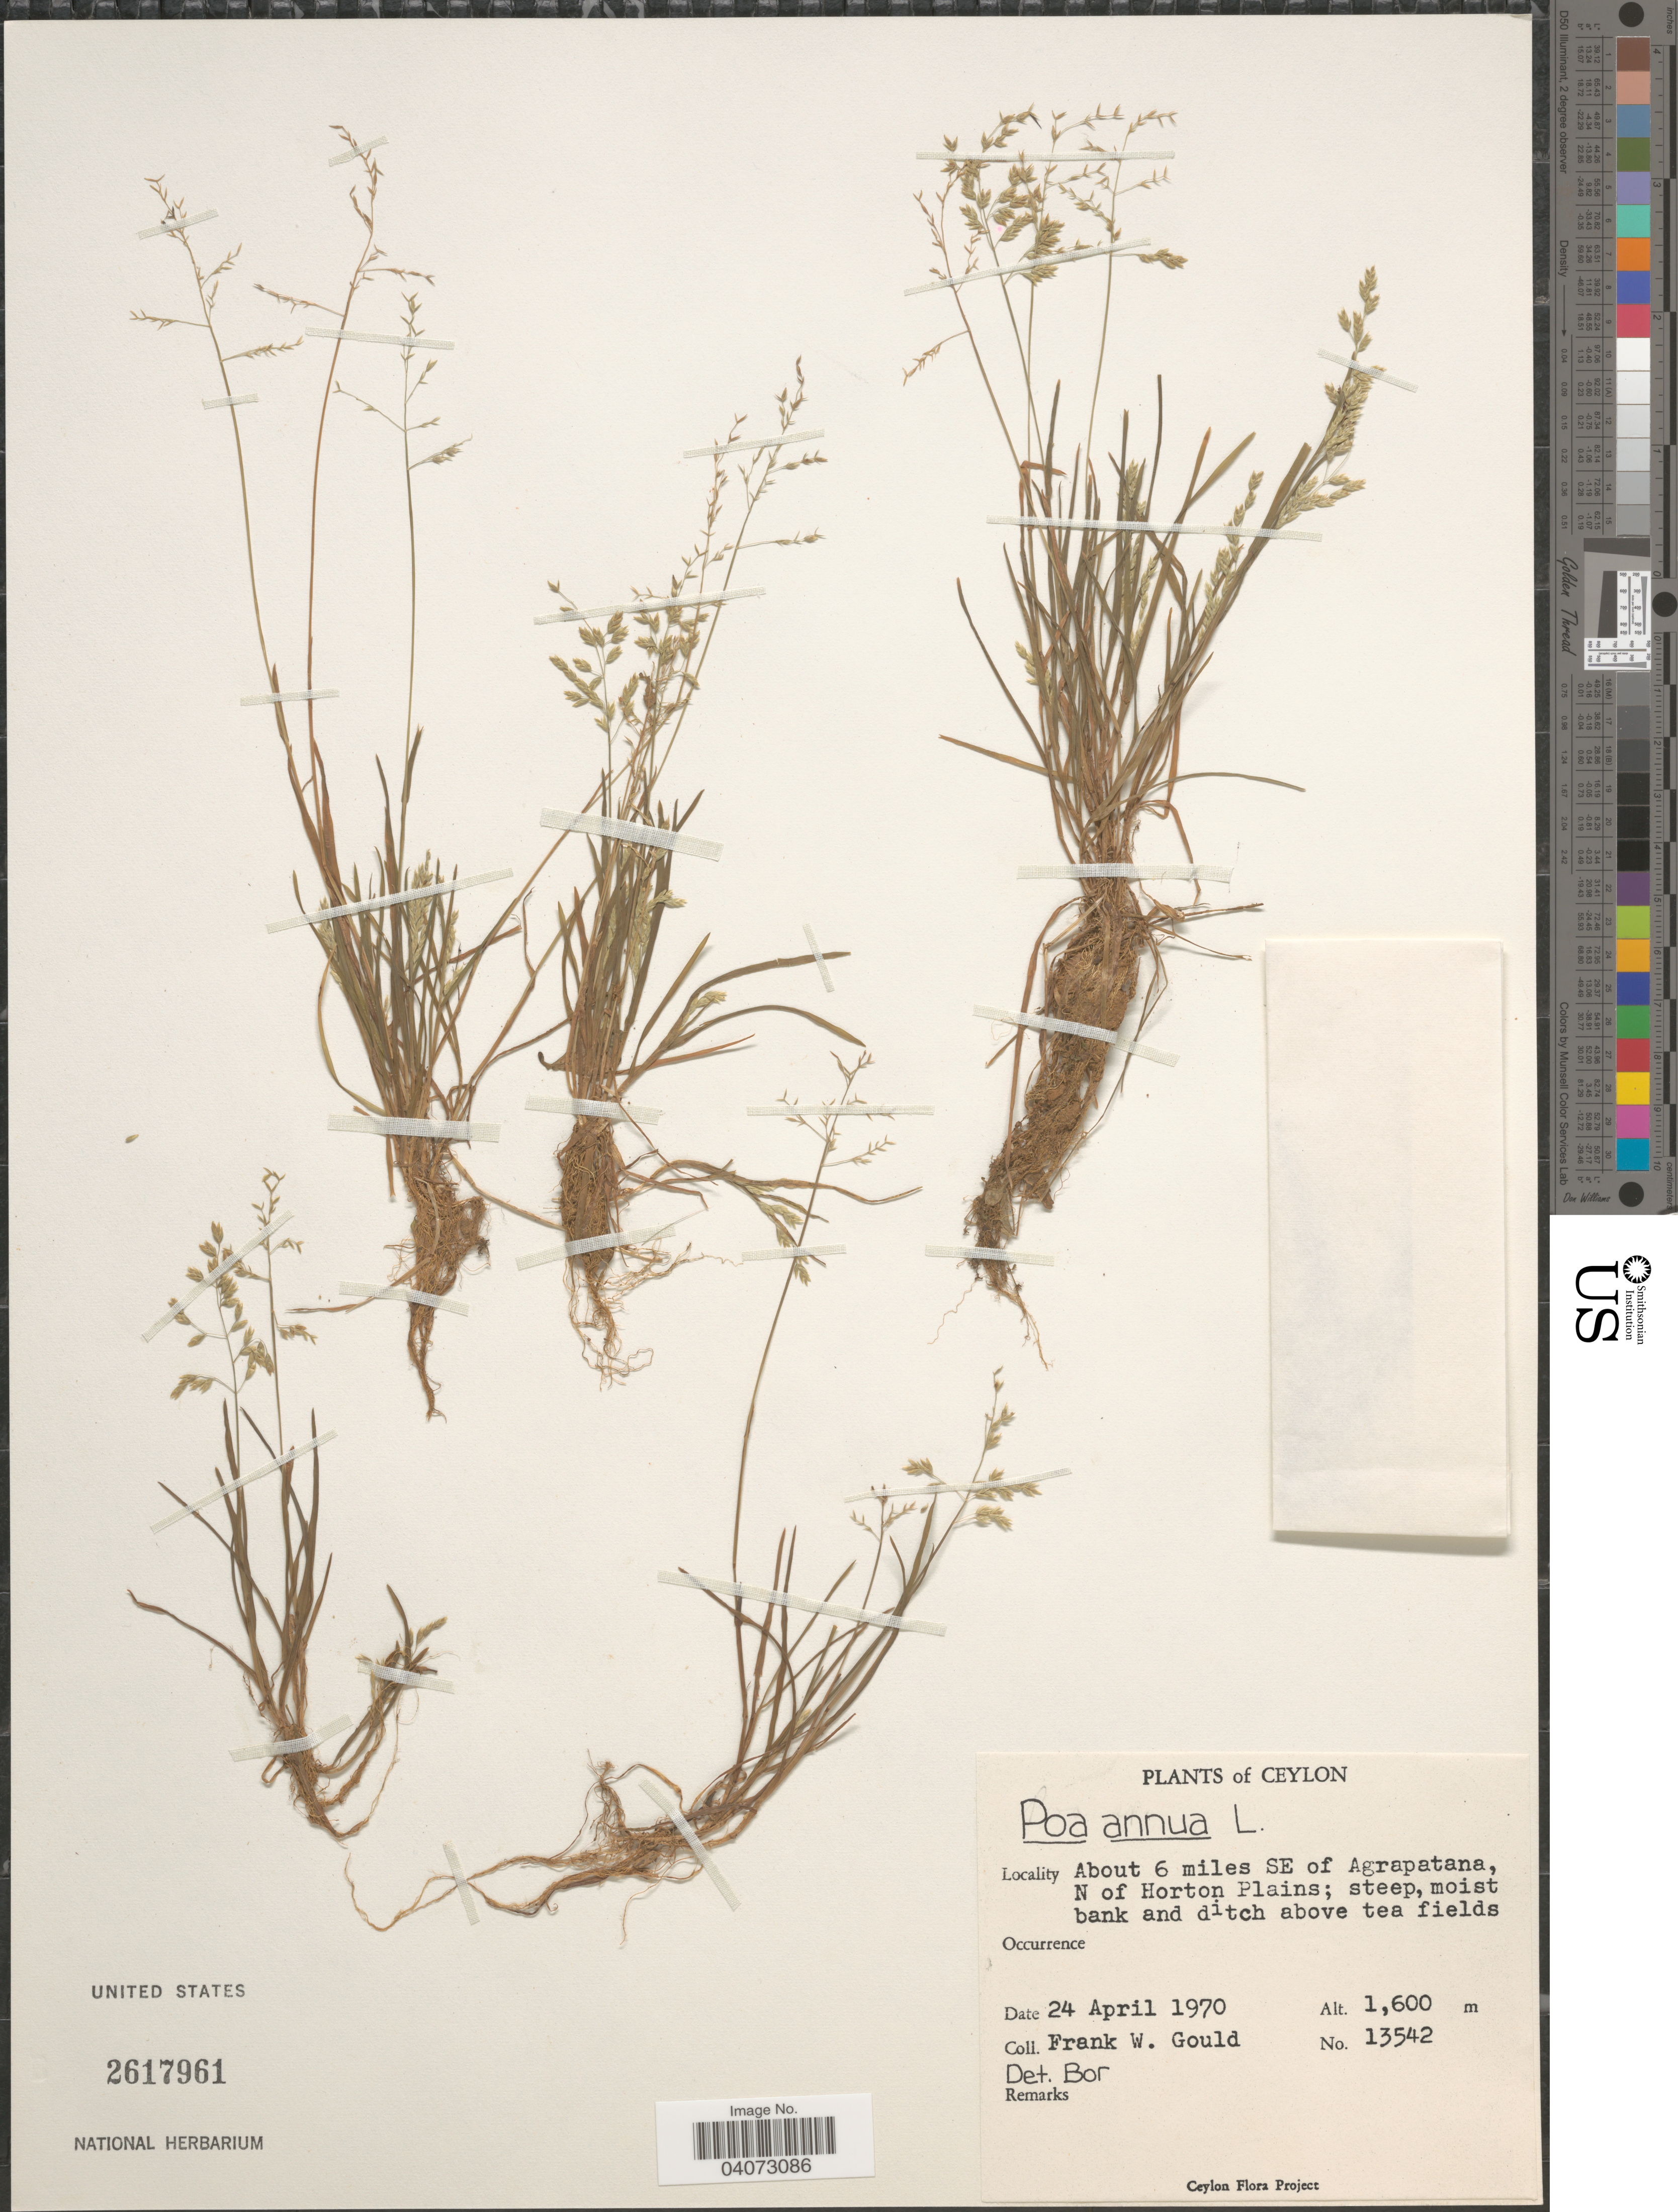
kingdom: Plantae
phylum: Tracheophyta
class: Liliopsida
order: Poales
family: Poaceae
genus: Poa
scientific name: Poa annua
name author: L.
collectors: F. W. Gould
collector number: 13542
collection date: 1970-04-24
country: Sri Lanka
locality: Ceylon. About 6 miles SE of Agrapatana N of Horton Plains; steep, moist bank and ditch above tea fields.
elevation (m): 1600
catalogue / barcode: US 2617961